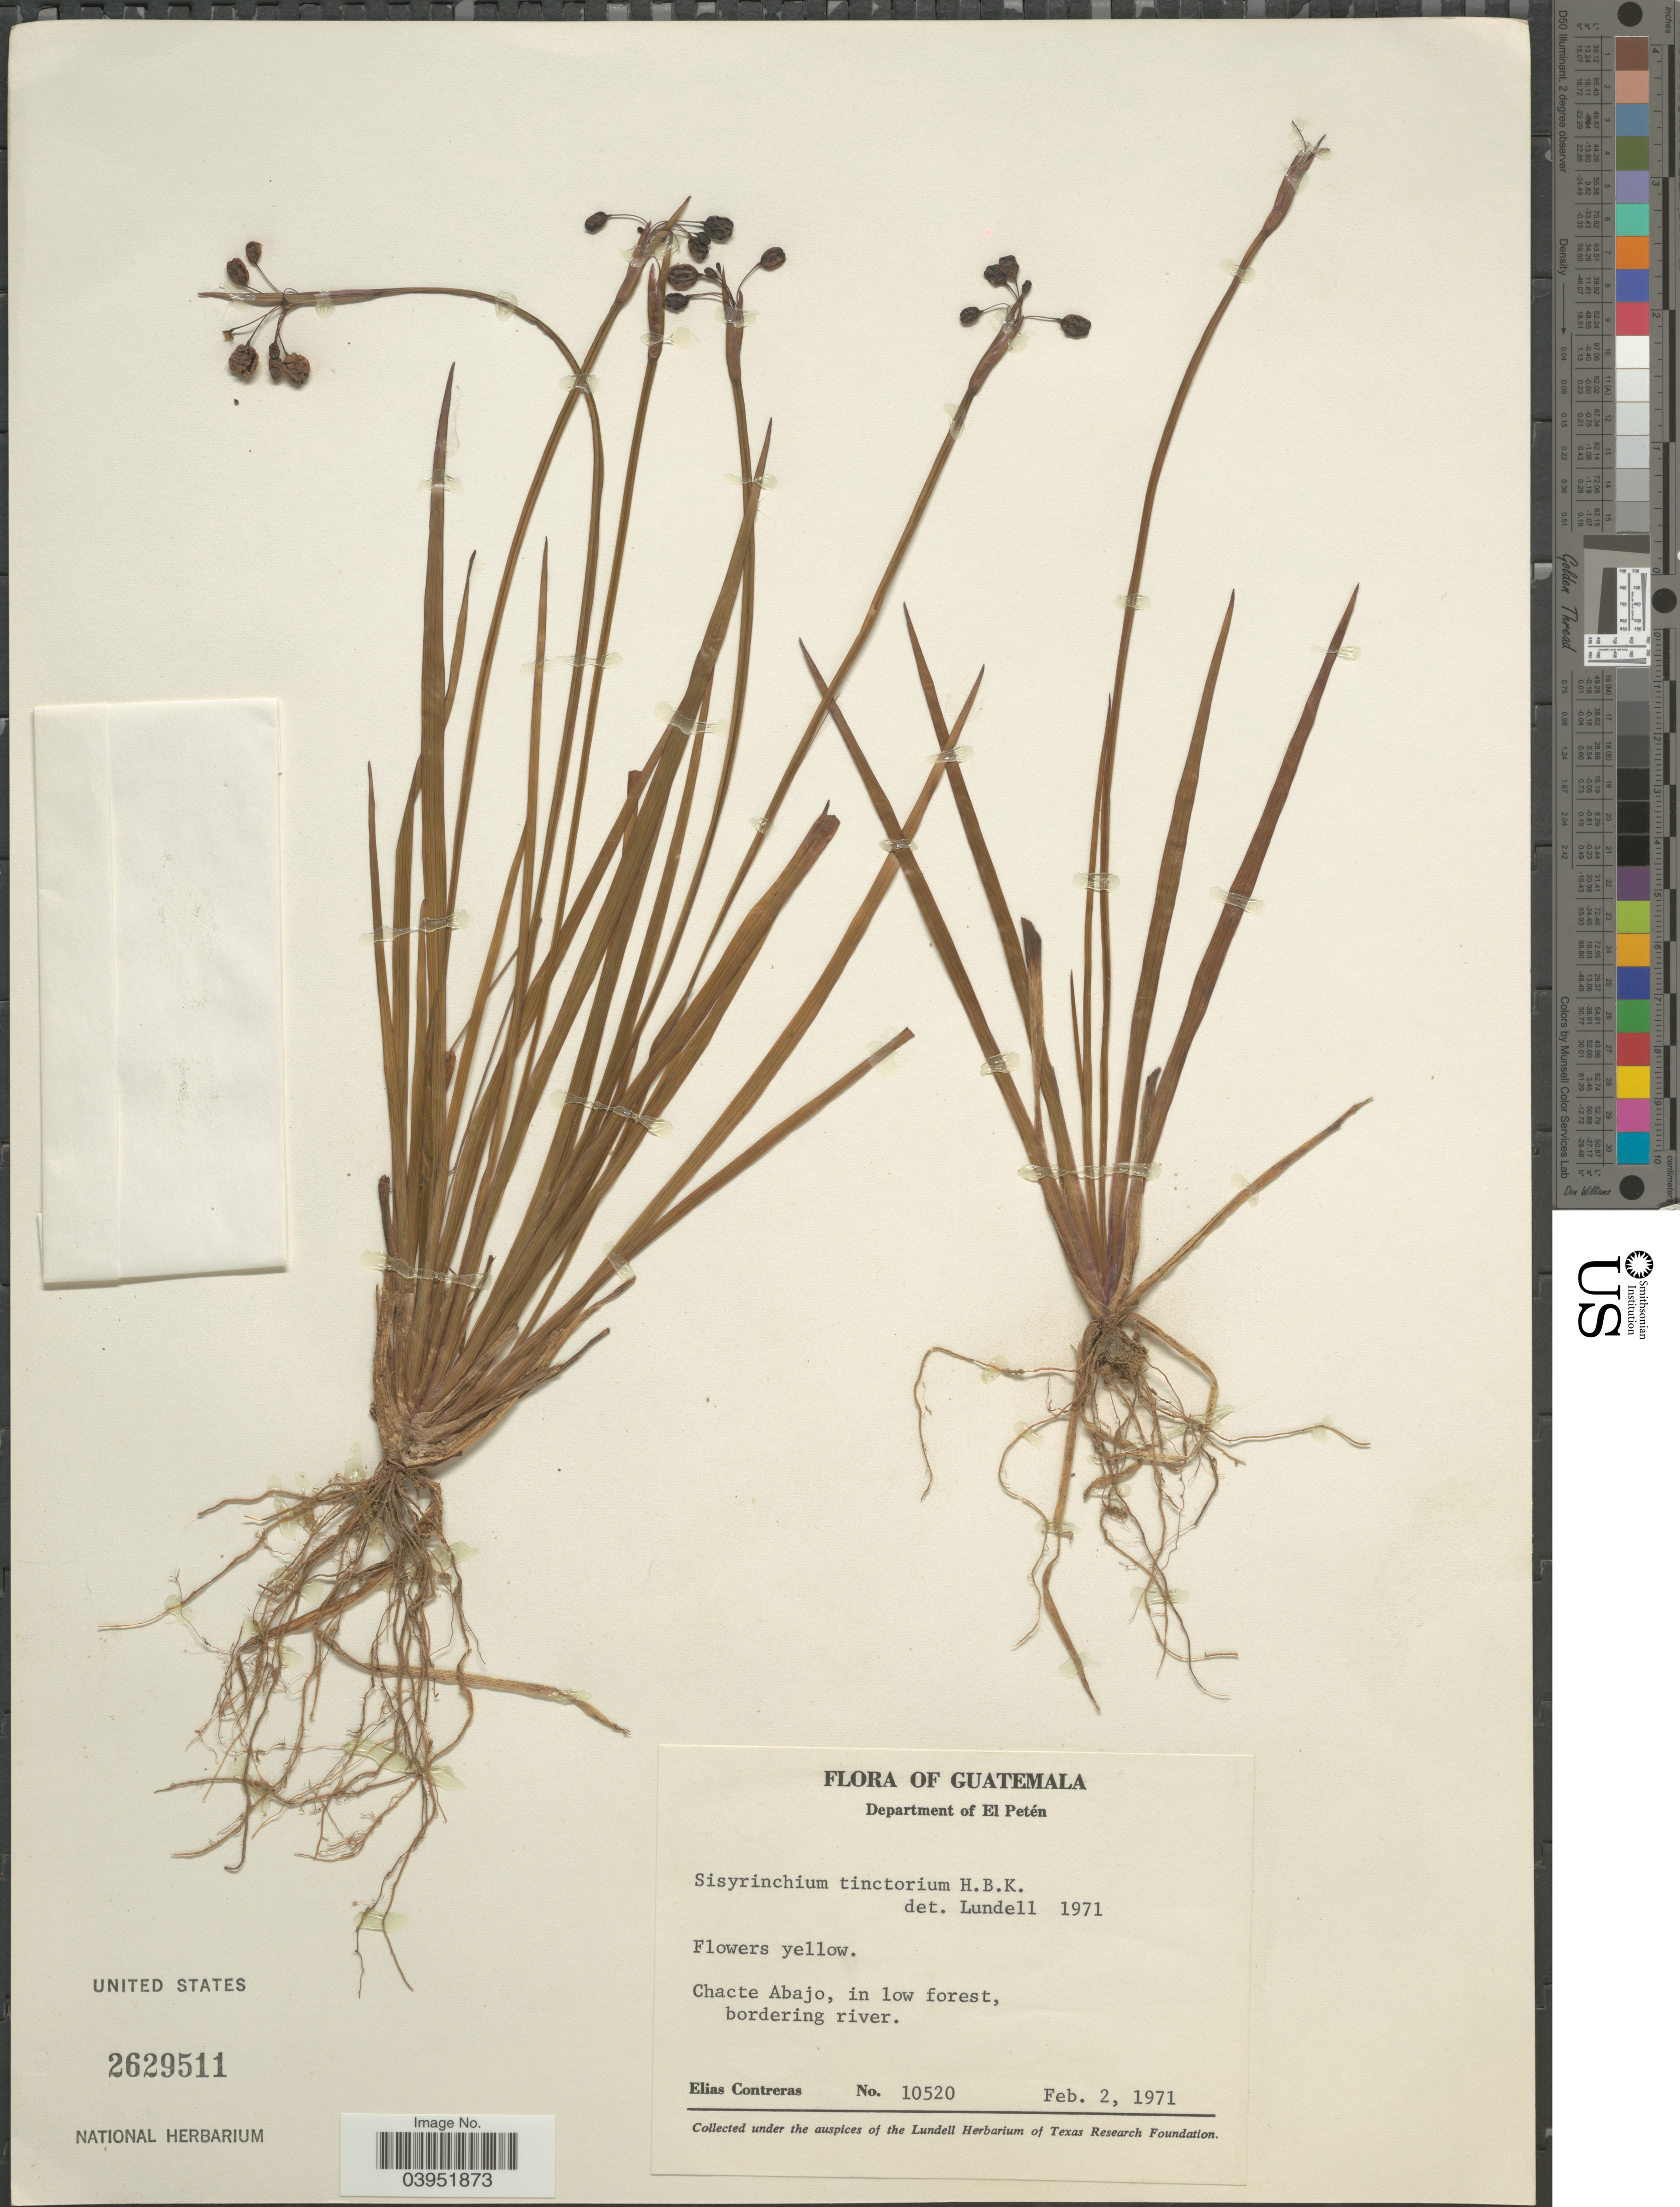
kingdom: Plantae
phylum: Tracheophyta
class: Liliopsida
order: Asparagales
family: Iridaceae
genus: Sisyrinchium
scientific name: Sisyrinchium tinctorium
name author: Kunth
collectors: E. Contreras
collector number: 10520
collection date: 1971-02-02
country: Guatemala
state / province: El Peten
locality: Department of El Petén. Chacte Abajo, in low forest, bordering river.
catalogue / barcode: US 2629511